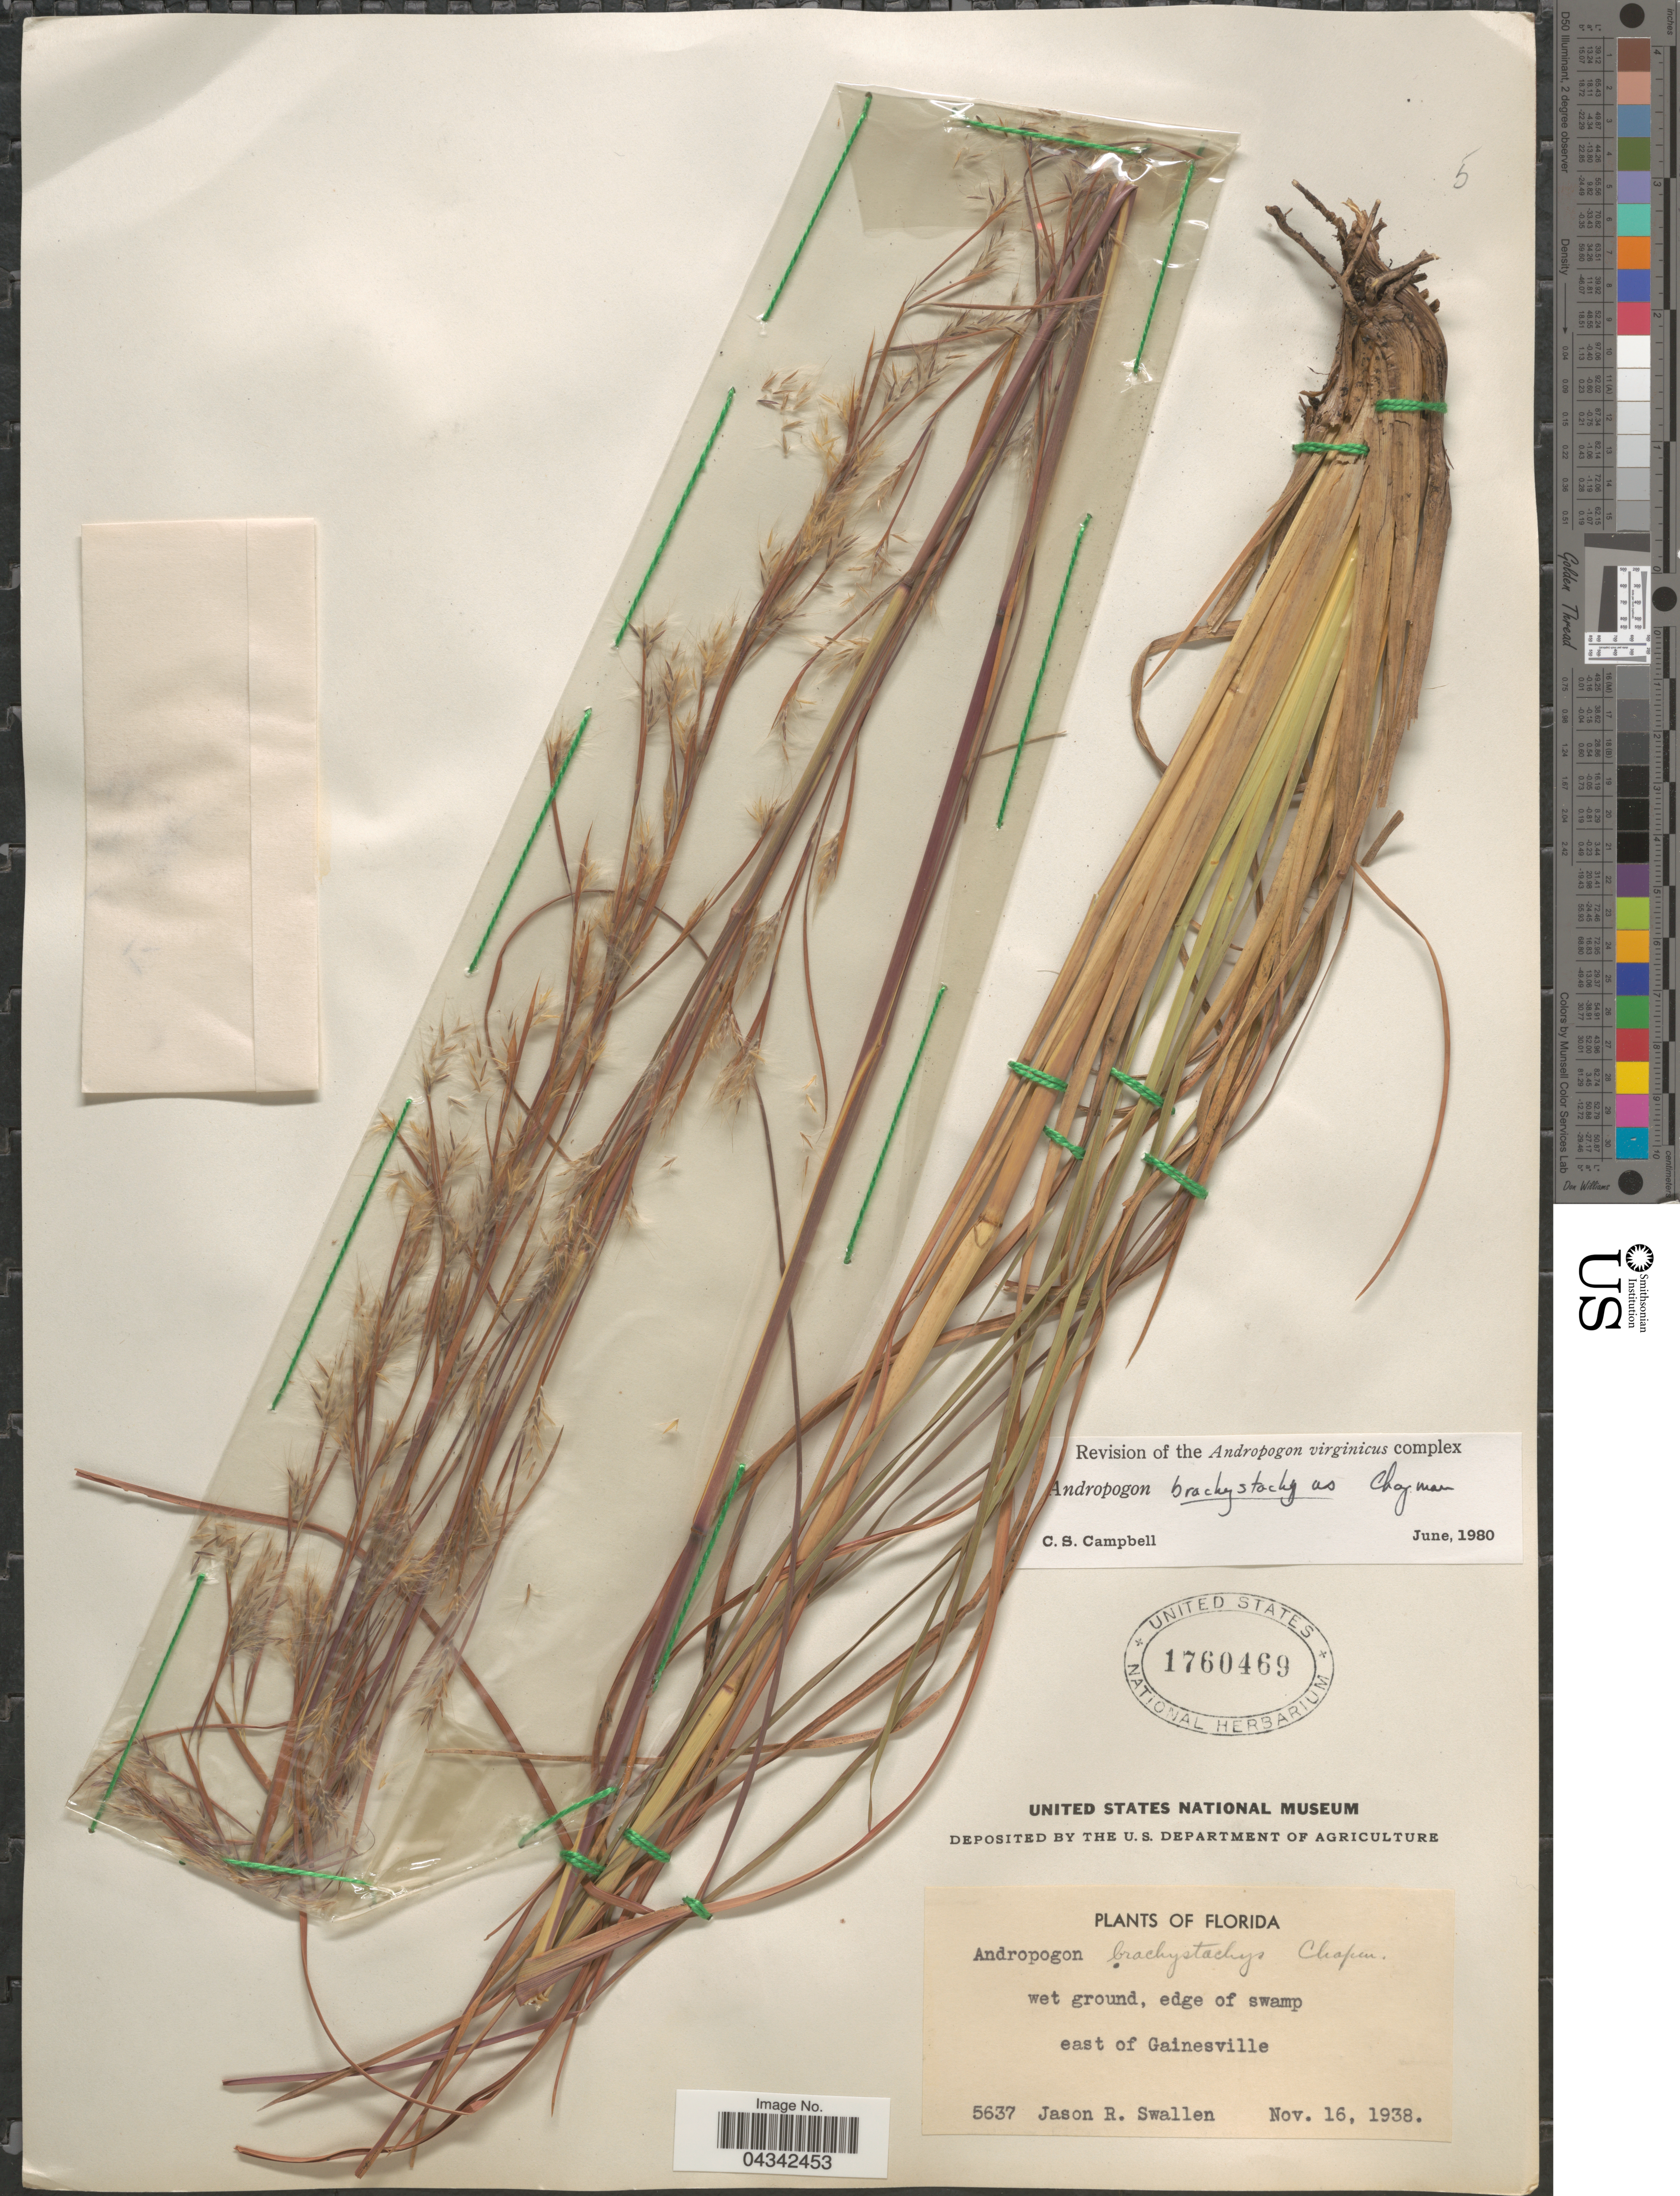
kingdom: Plantae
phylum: Tracheophyta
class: Liliopsida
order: Poales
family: Poaceae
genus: Andropogon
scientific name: Andropogon brachystachyus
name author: Chapm.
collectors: J. R. Swallen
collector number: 5637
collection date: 1938-11-16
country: United States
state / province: Florida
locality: East of Gainesville.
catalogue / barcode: US 1760469